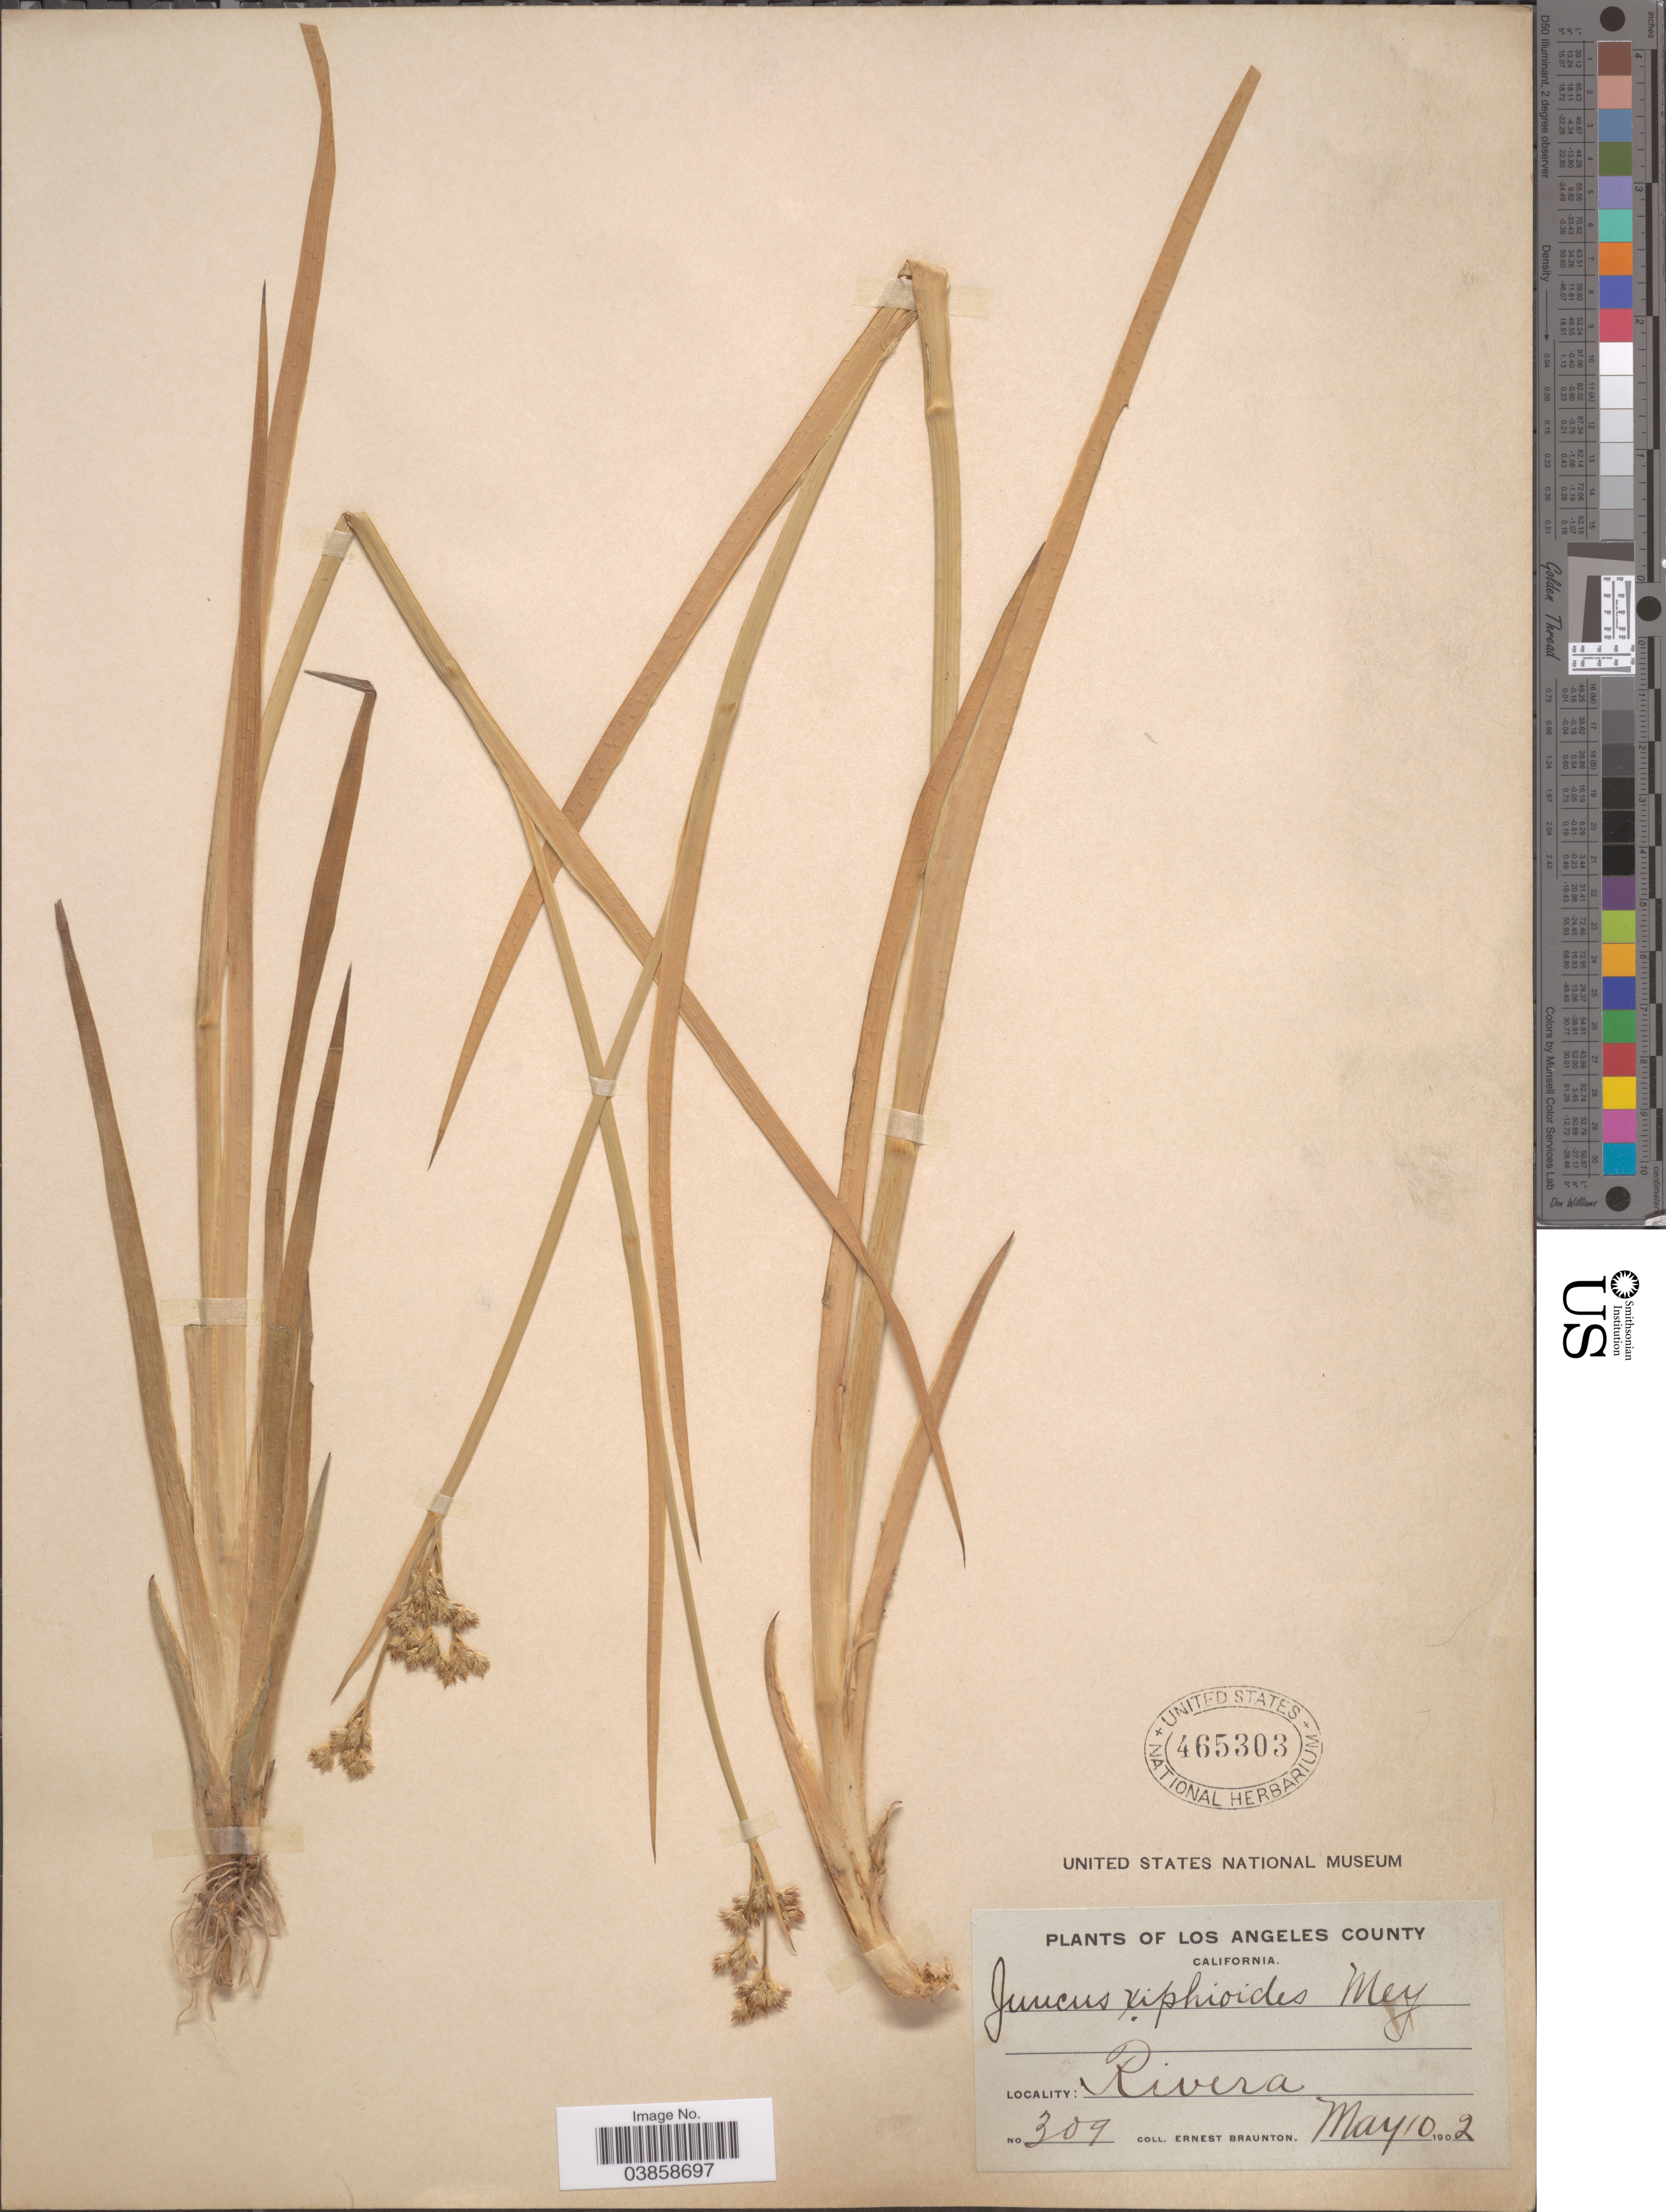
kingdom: Plantae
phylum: Tracheophyta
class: Liliopsida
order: Poales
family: Juncaceae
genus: Juncus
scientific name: Juncus xiphioides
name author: E. Mey.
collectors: E. Braunton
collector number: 309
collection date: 1902-05-10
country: United States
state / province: California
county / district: Los Angeles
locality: Los Angeles County. Rivera.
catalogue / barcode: US 465303